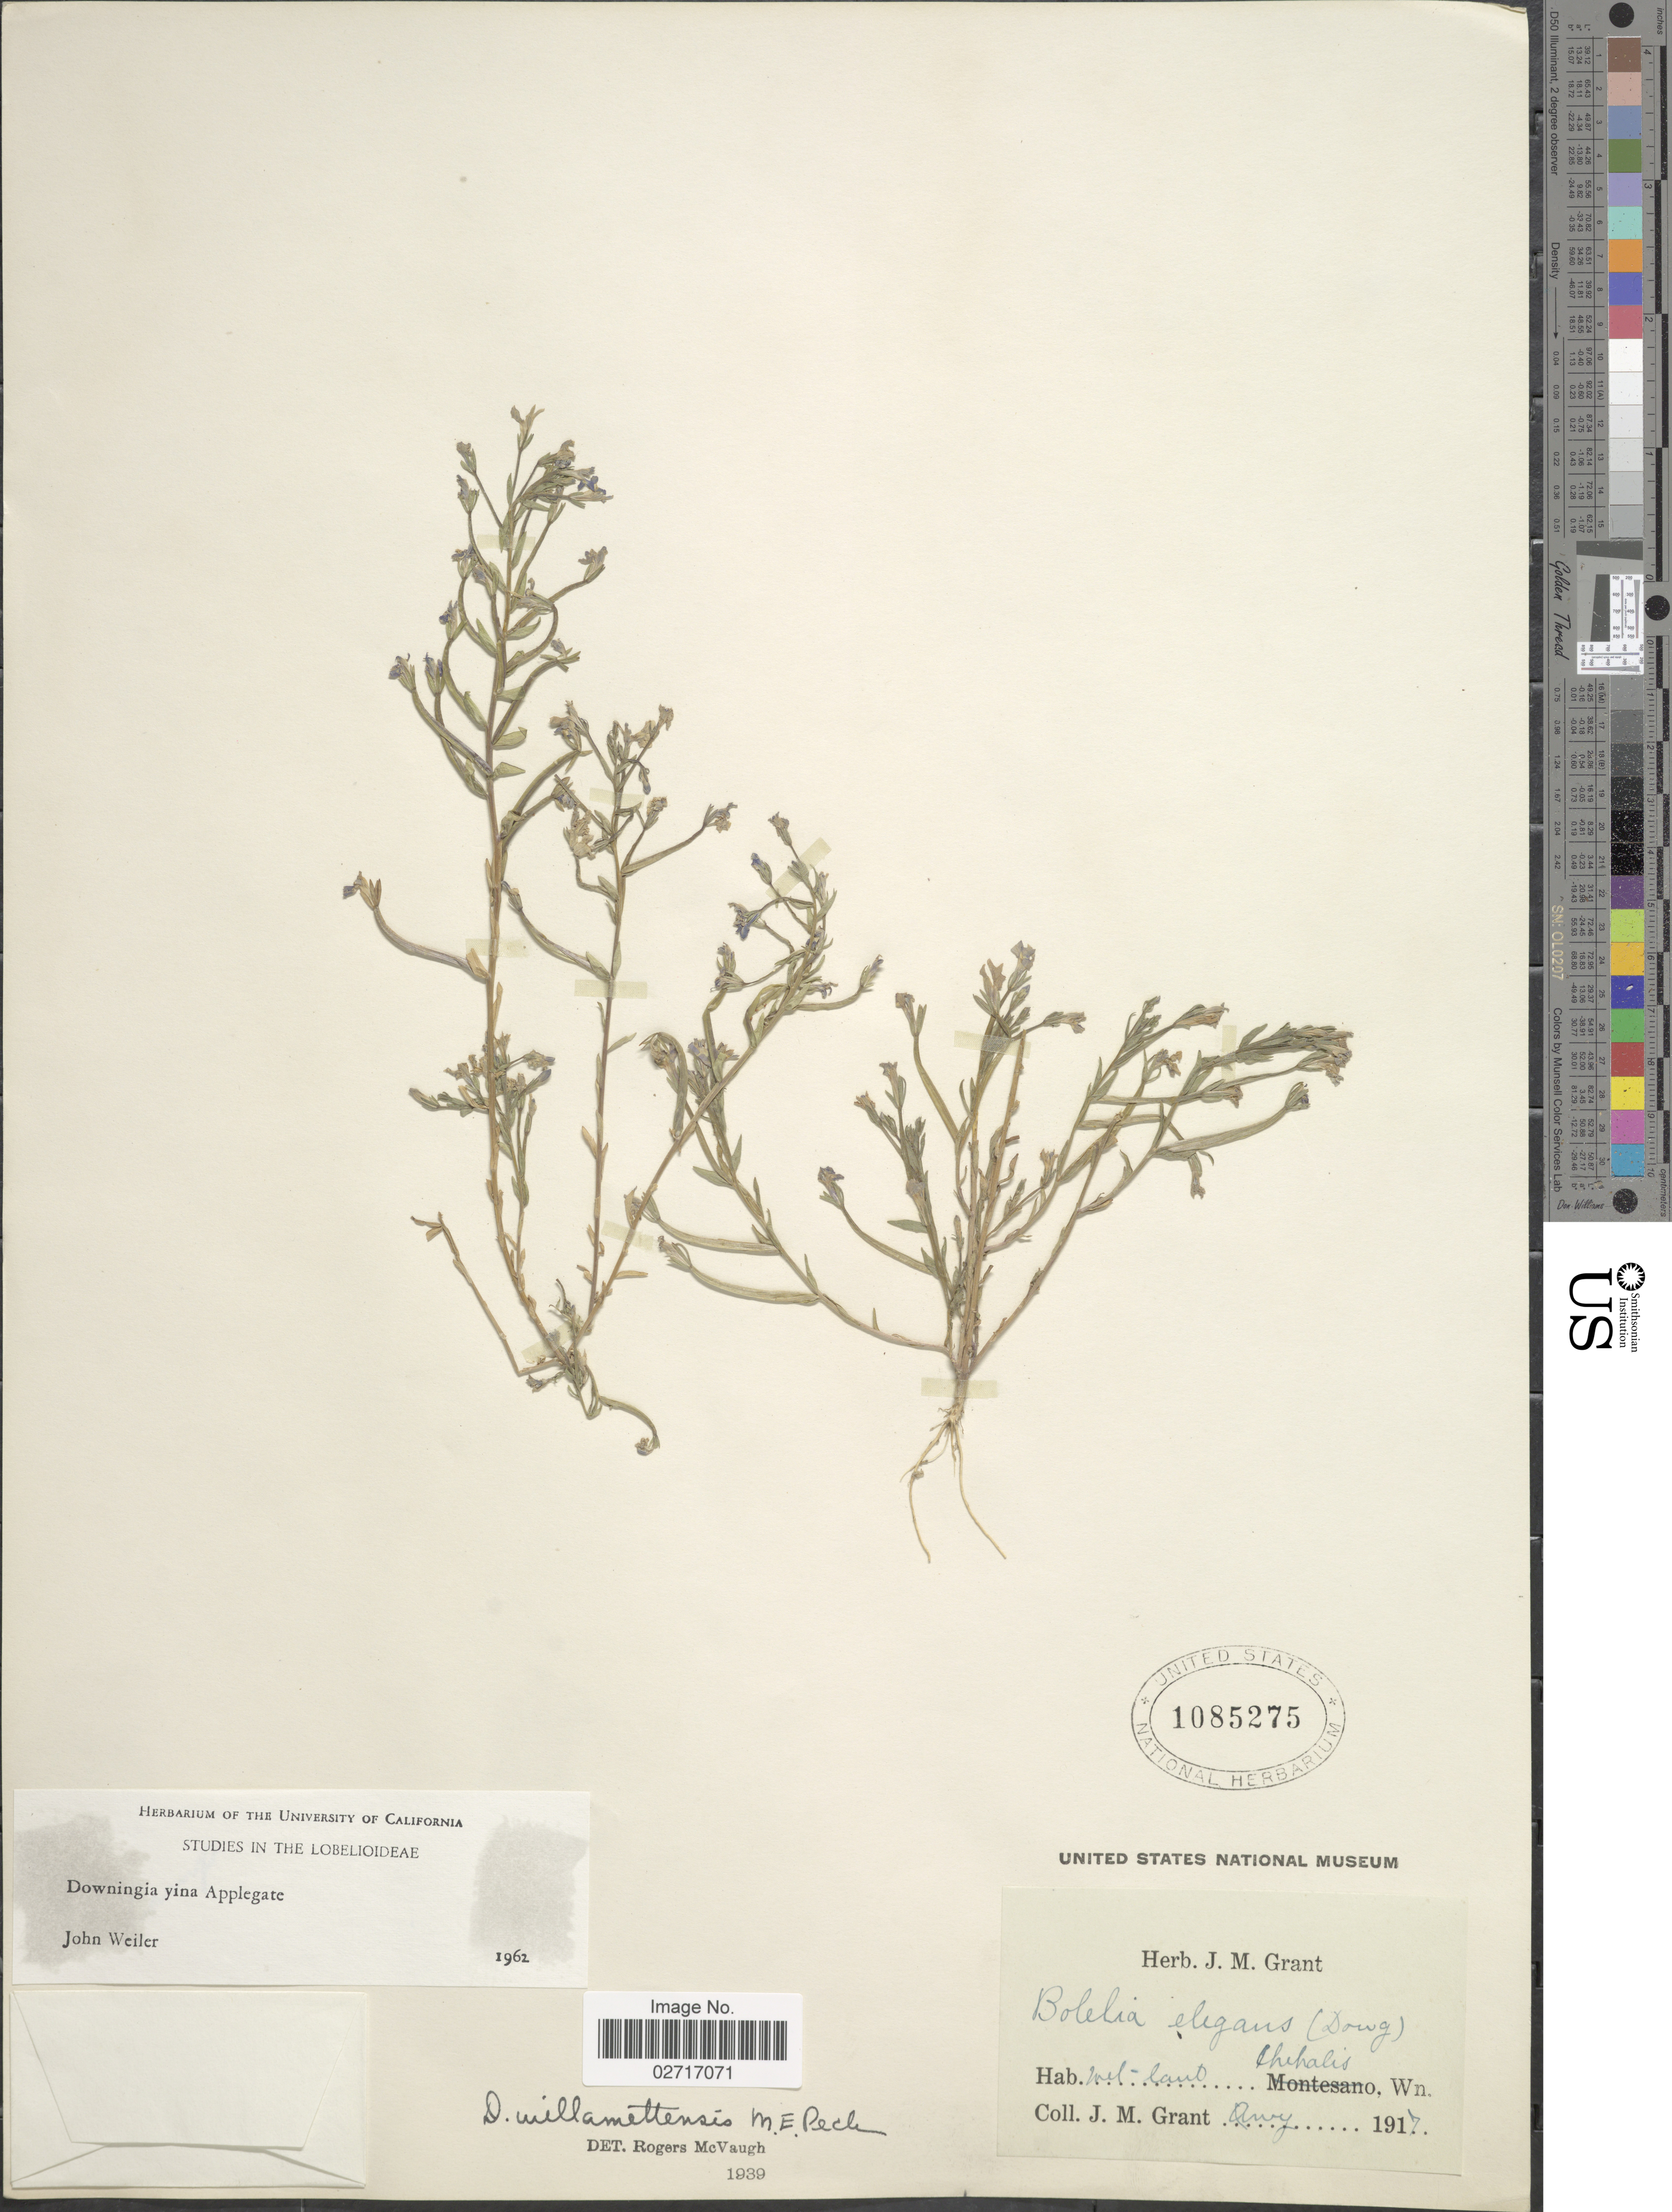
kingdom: Plantae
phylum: Tracheophyta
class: Magnoliopsida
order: Asterales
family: Campanulaceae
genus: Downingia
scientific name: Downingia yina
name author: Applegate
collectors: J. M. Grant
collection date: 1917-08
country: United States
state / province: Washington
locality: Chehalis, Wn.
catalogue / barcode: US 1085275